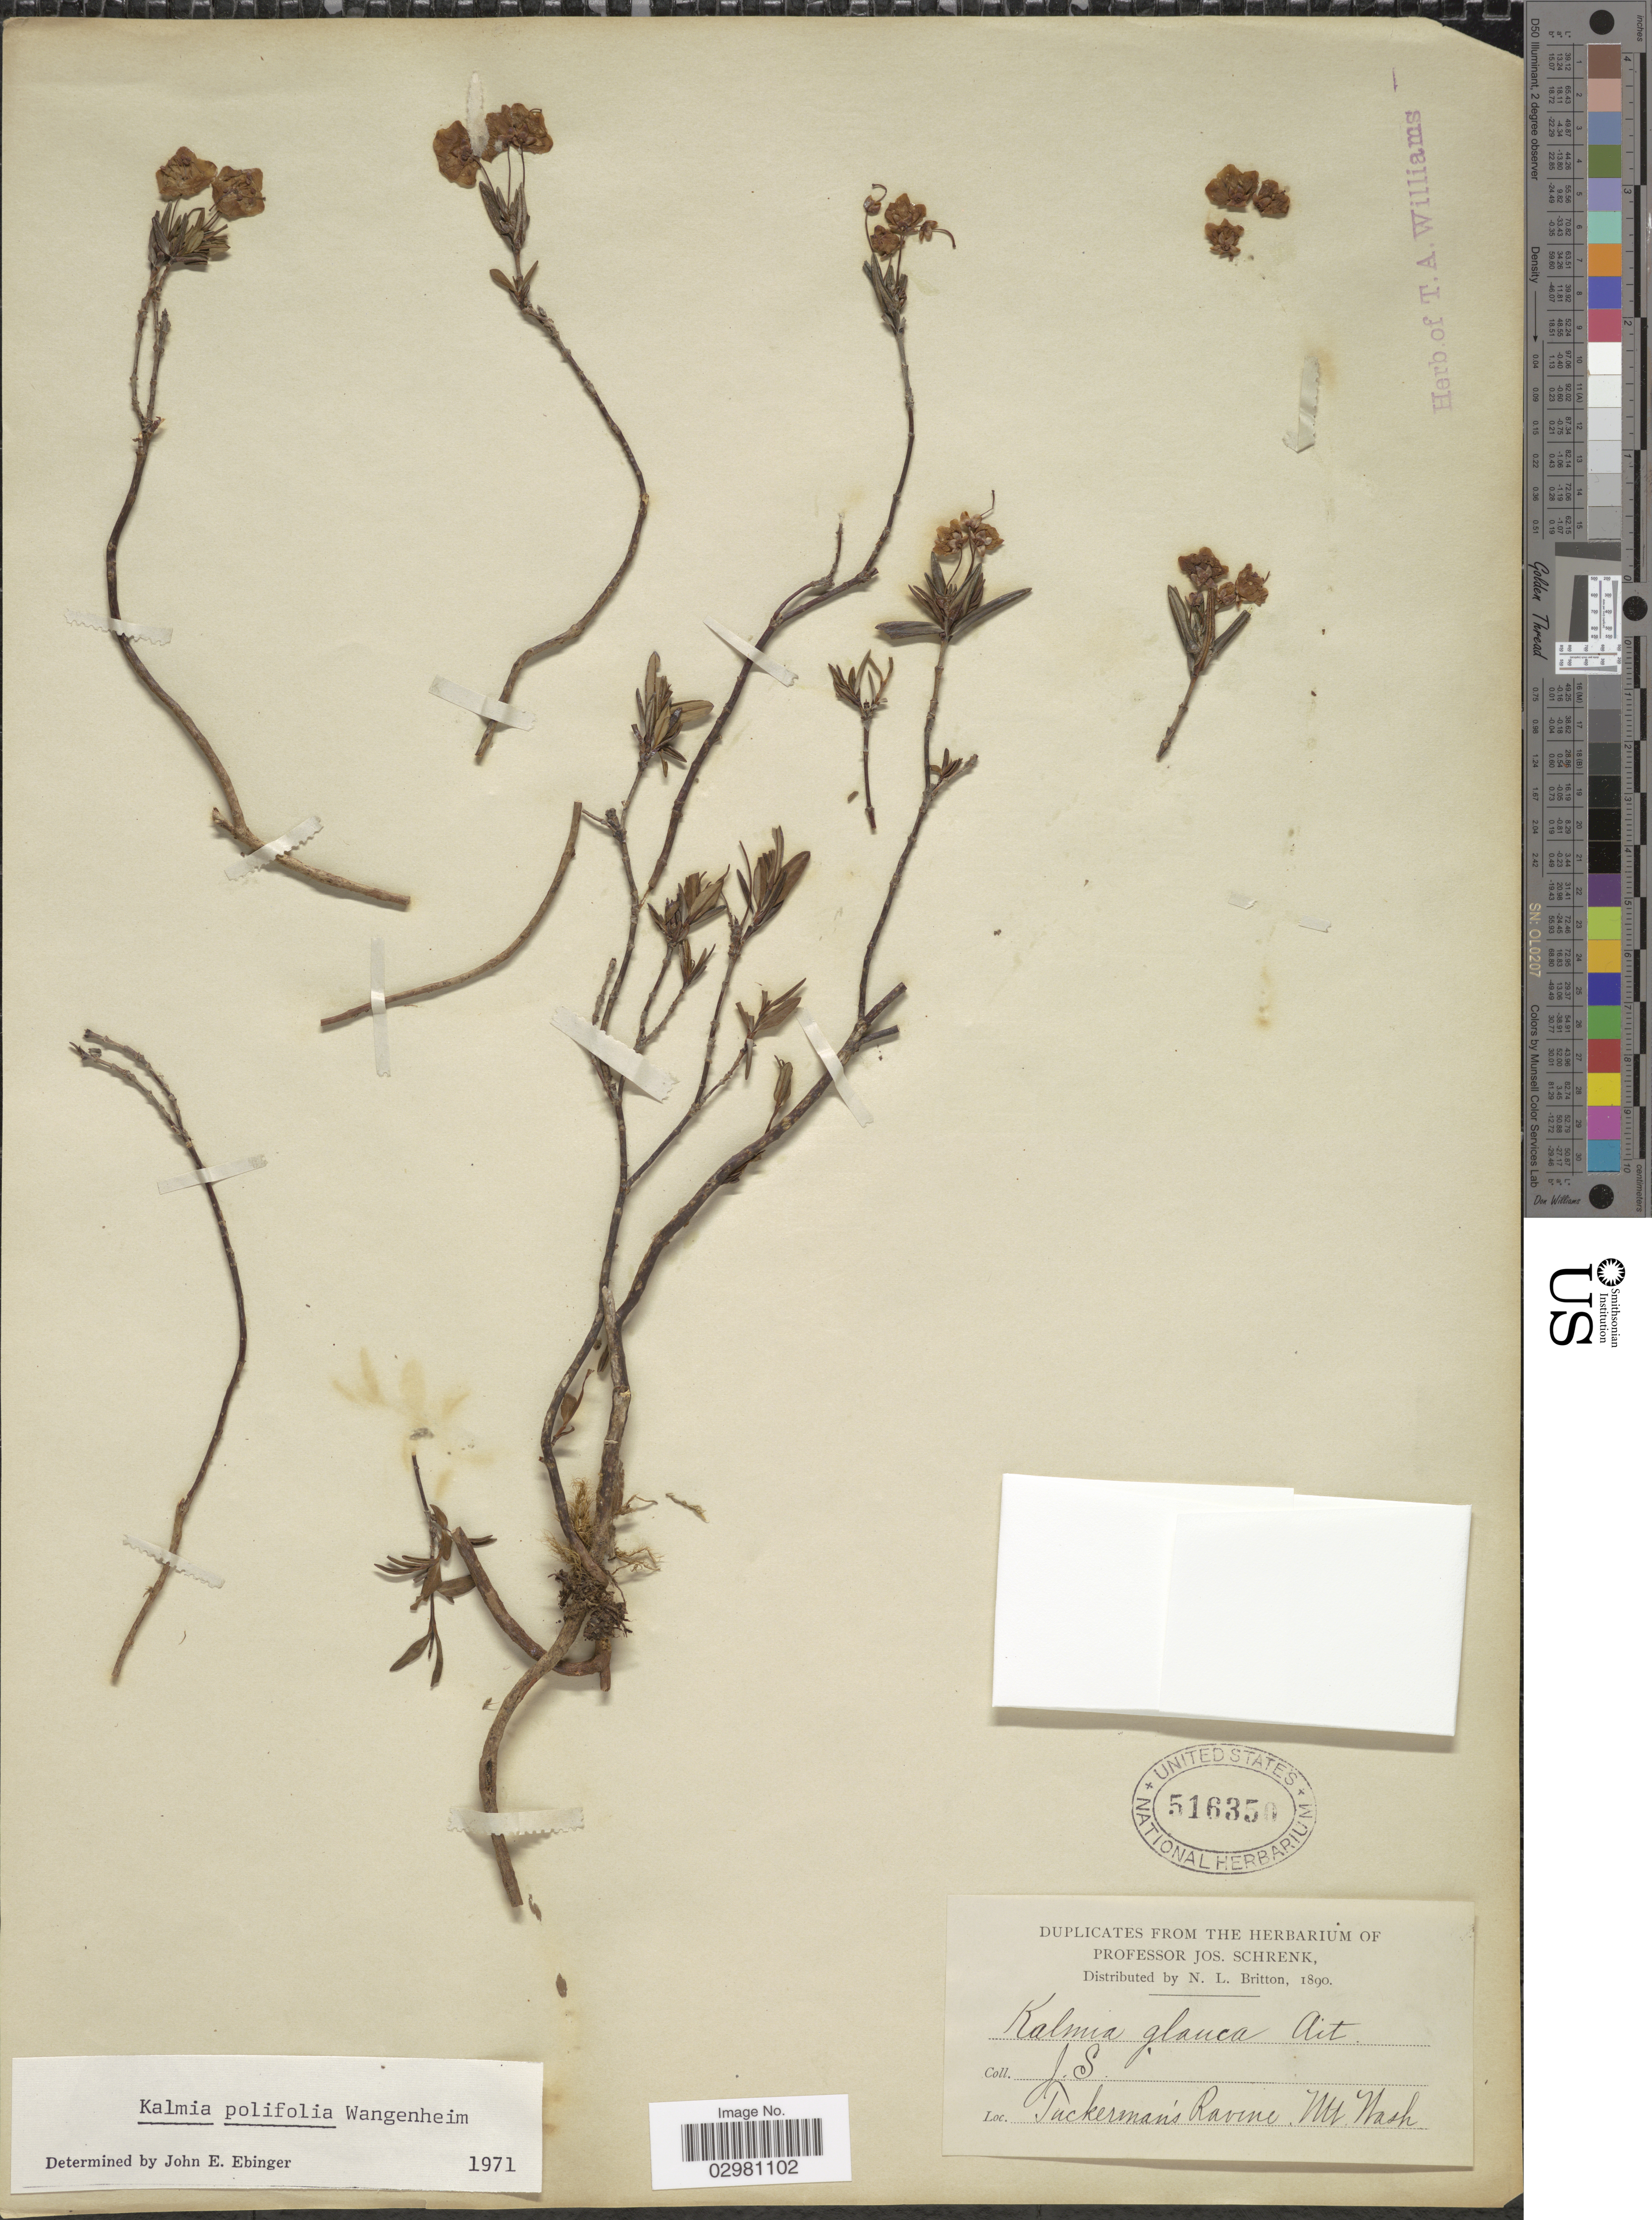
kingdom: Plantae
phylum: Tracheophyta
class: Magnoliopsida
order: Ericales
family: Ericaceae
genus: Kalmia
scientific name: Kalmia polifolia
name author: Wangenh.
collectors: J. Schrenk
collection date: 1890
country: United States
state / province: Washington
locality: Tuckerman's Ravine. Mt. Wash.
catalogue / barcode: US 516350